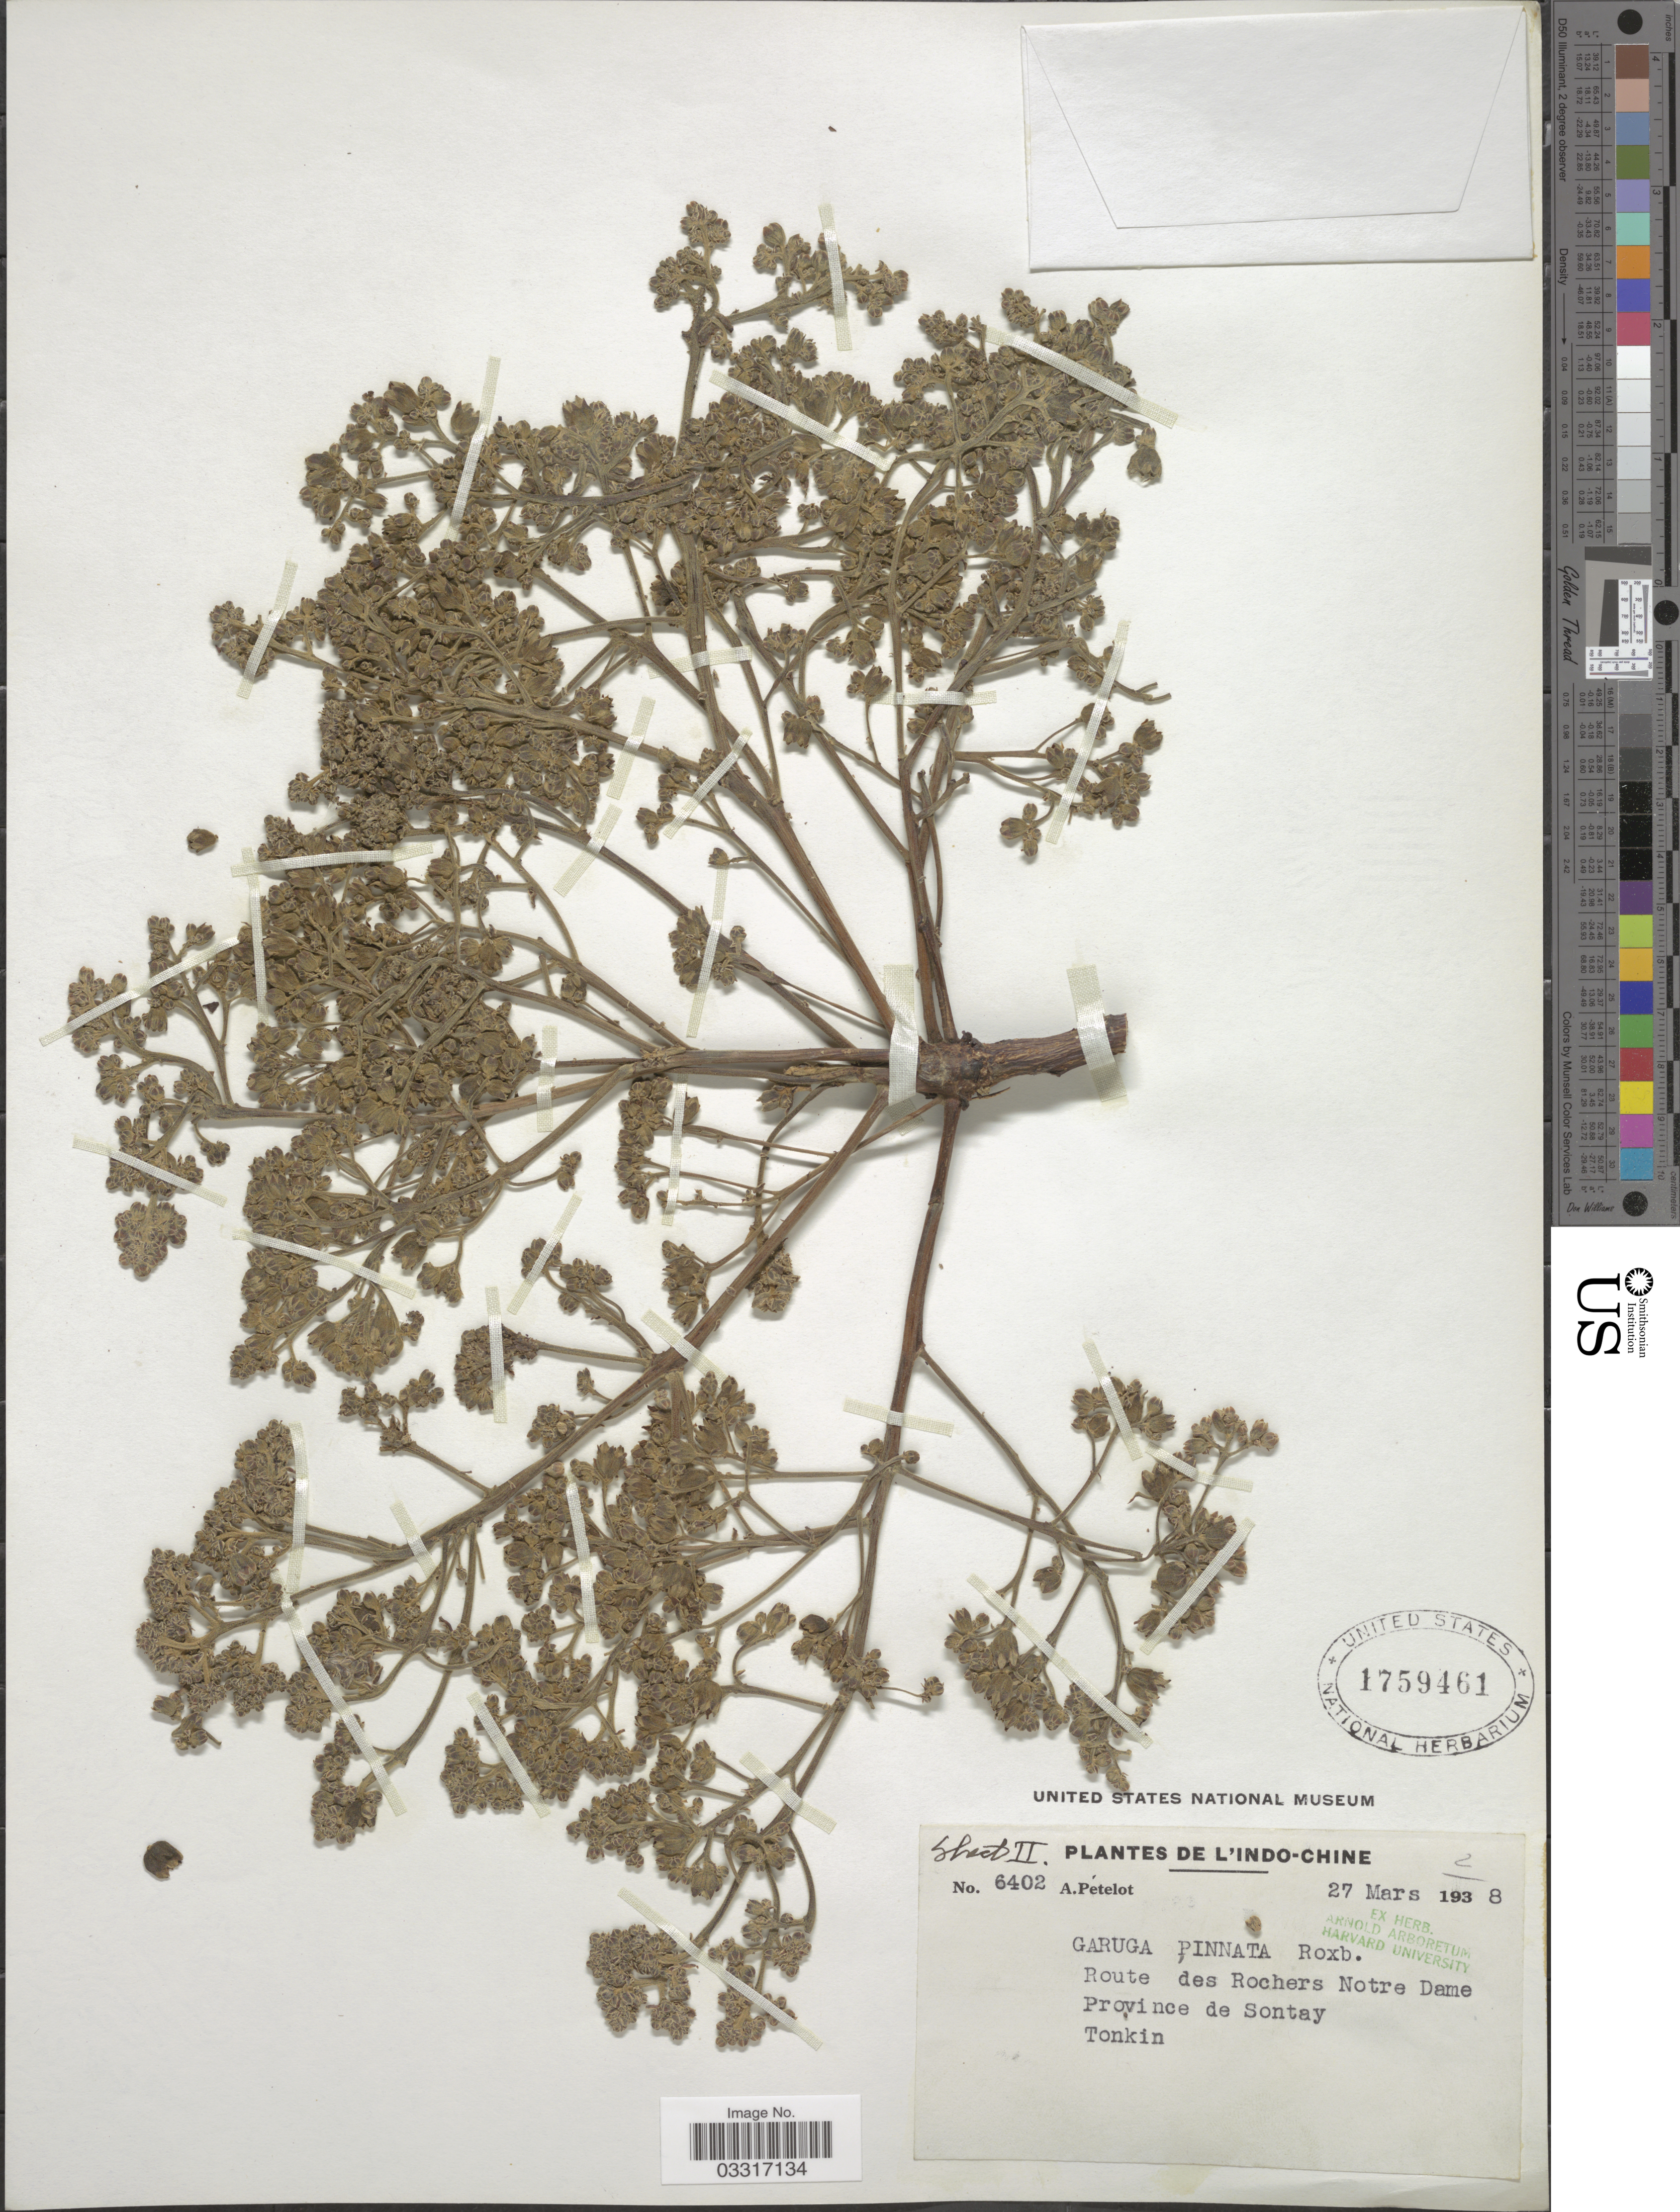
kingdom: Plantae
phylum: Tracheophyta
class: Magnoliopsida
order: Sapindales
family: Burseraceae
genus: Garuga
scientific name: Garuga pinnata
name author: Roxb.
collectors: A. Petelot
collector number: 6402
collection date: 1938-03-27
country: Vietnam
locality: L'Indo-Chine. Route des Rochers Notre Dame. Province de Sontay, Tonkin.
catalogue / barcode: US 1759461